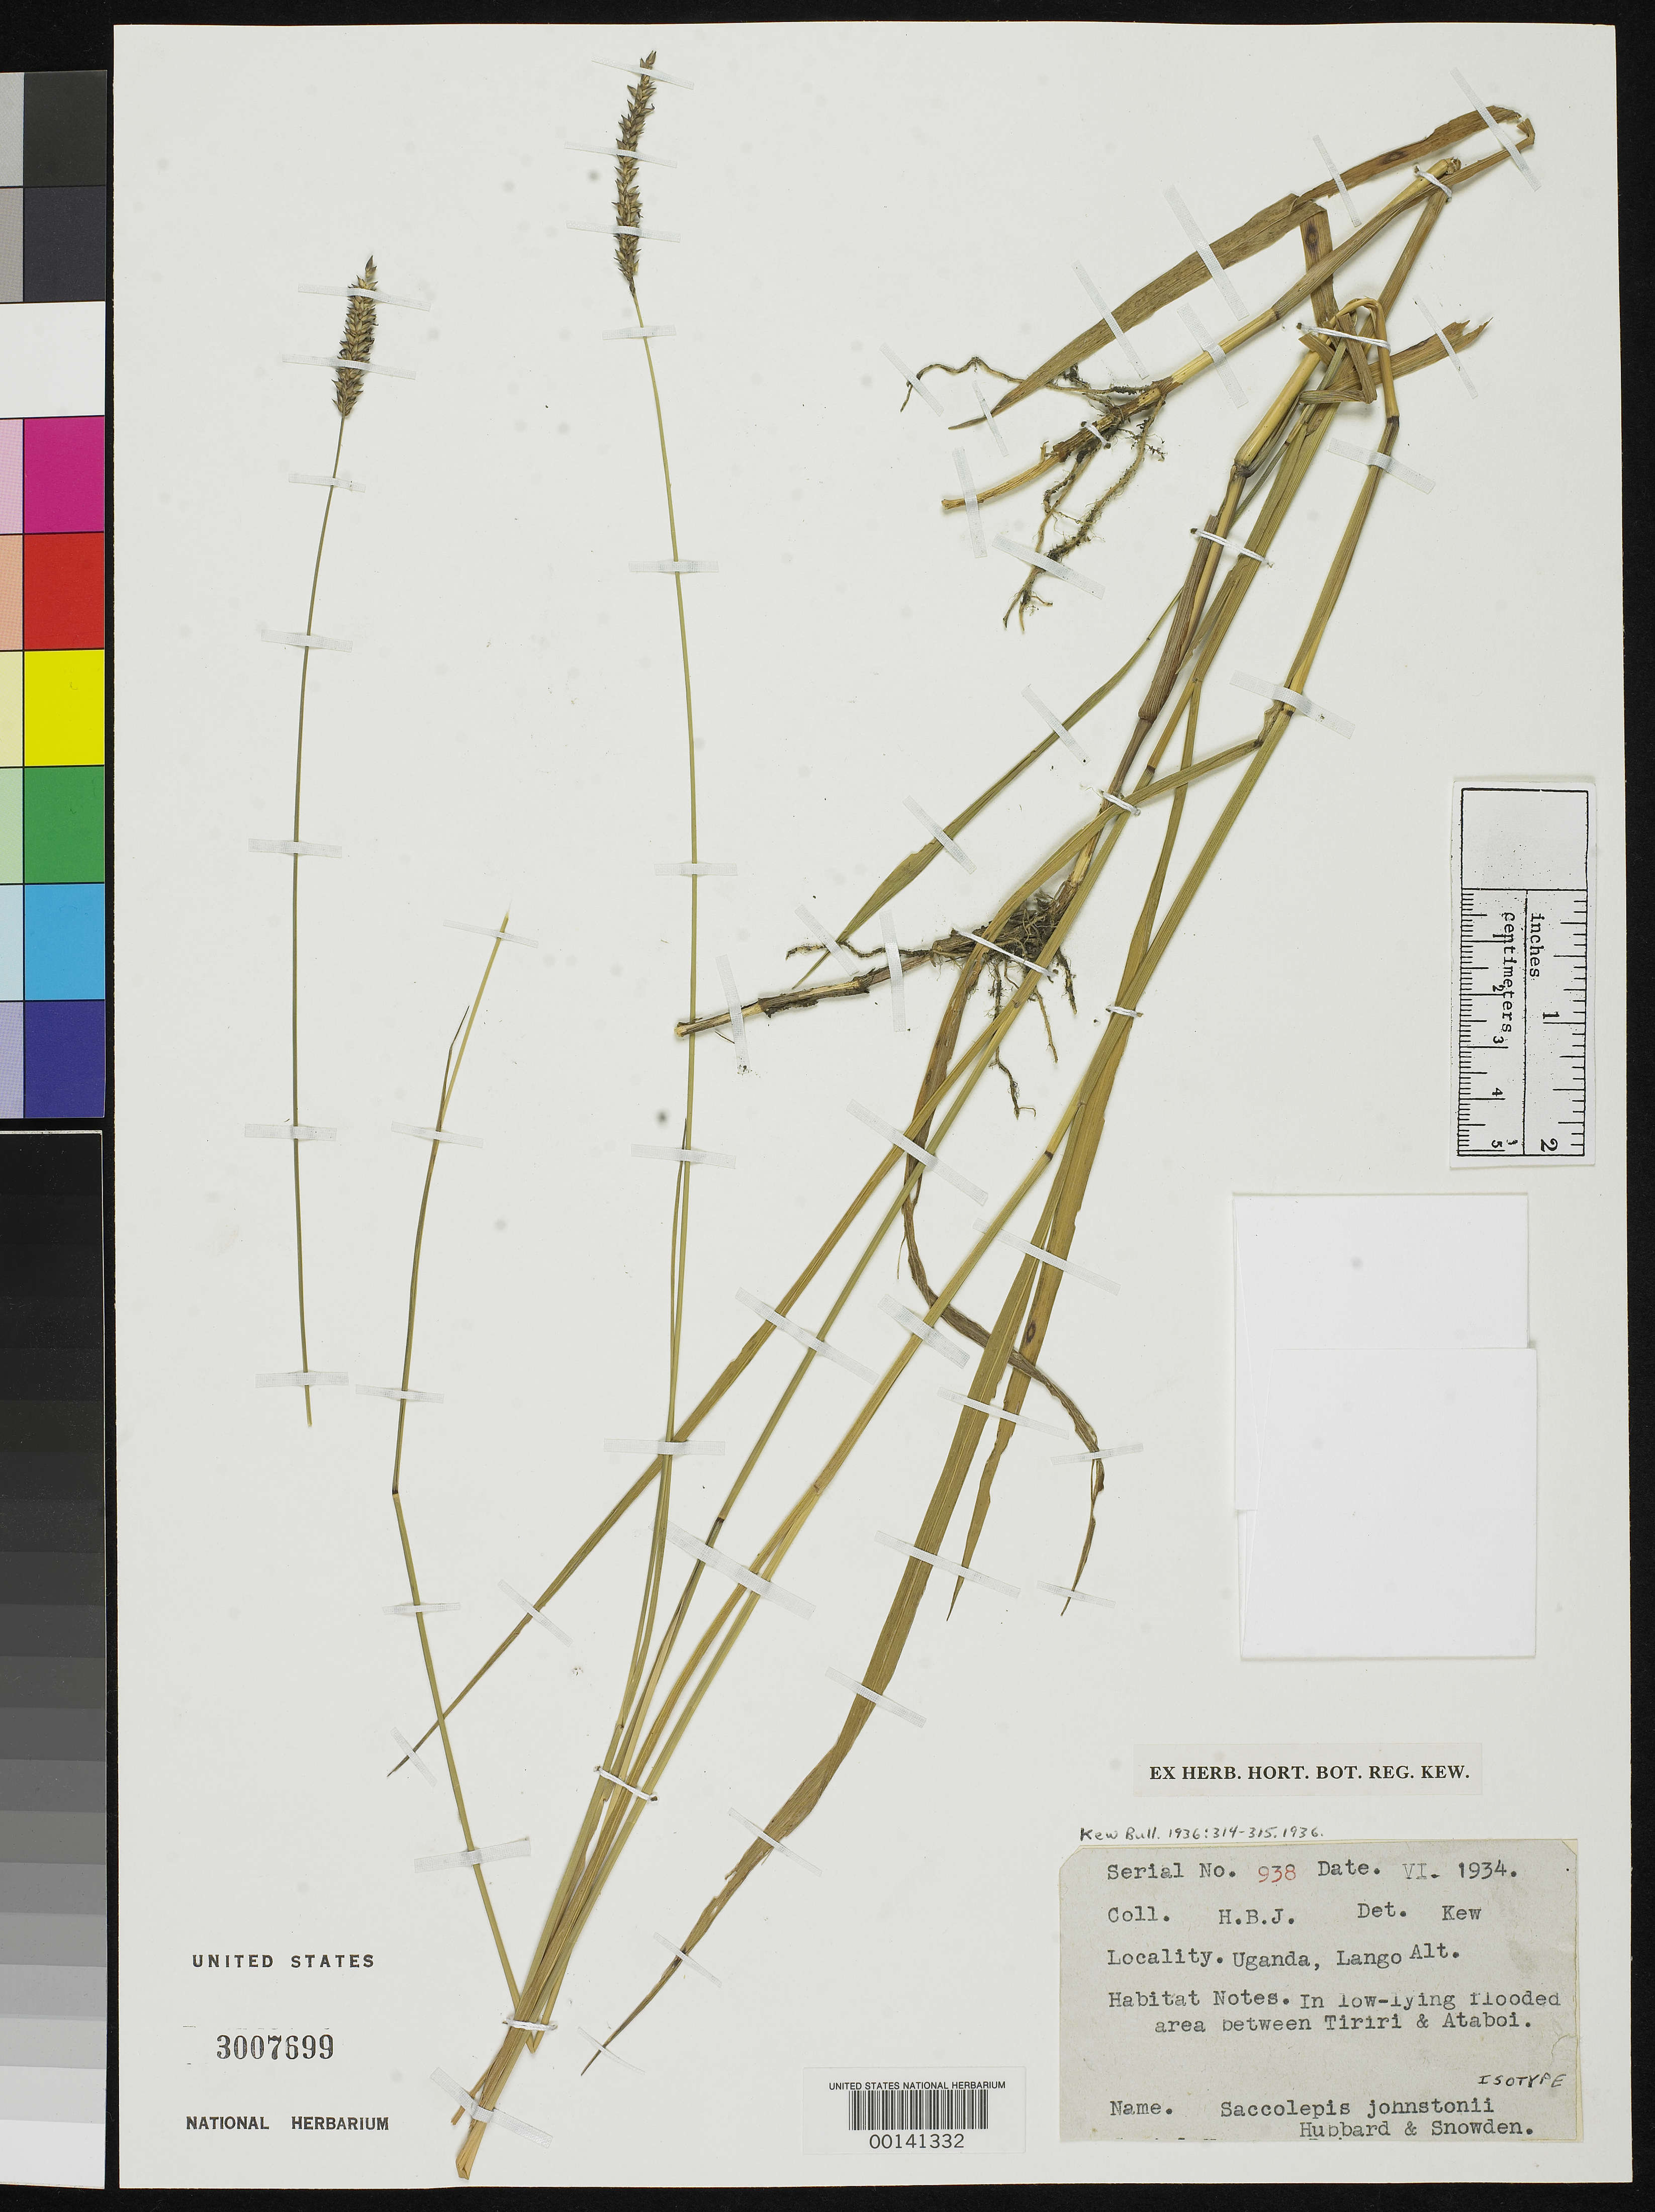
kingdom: Plantae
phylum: Tracheophyta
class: Liliopsida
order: Poales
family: Poaceae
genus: Sacciolepis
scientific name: Sacciolepis johnstonii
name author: C.E. Hubb. & Snowden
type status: Isotype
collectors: H. B. Johnston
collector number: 938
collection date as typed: Jun 1934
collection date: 1934-06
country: Uganda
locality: Lango Distr., between Tiriri and Ataboi.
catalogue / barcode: US 3007699